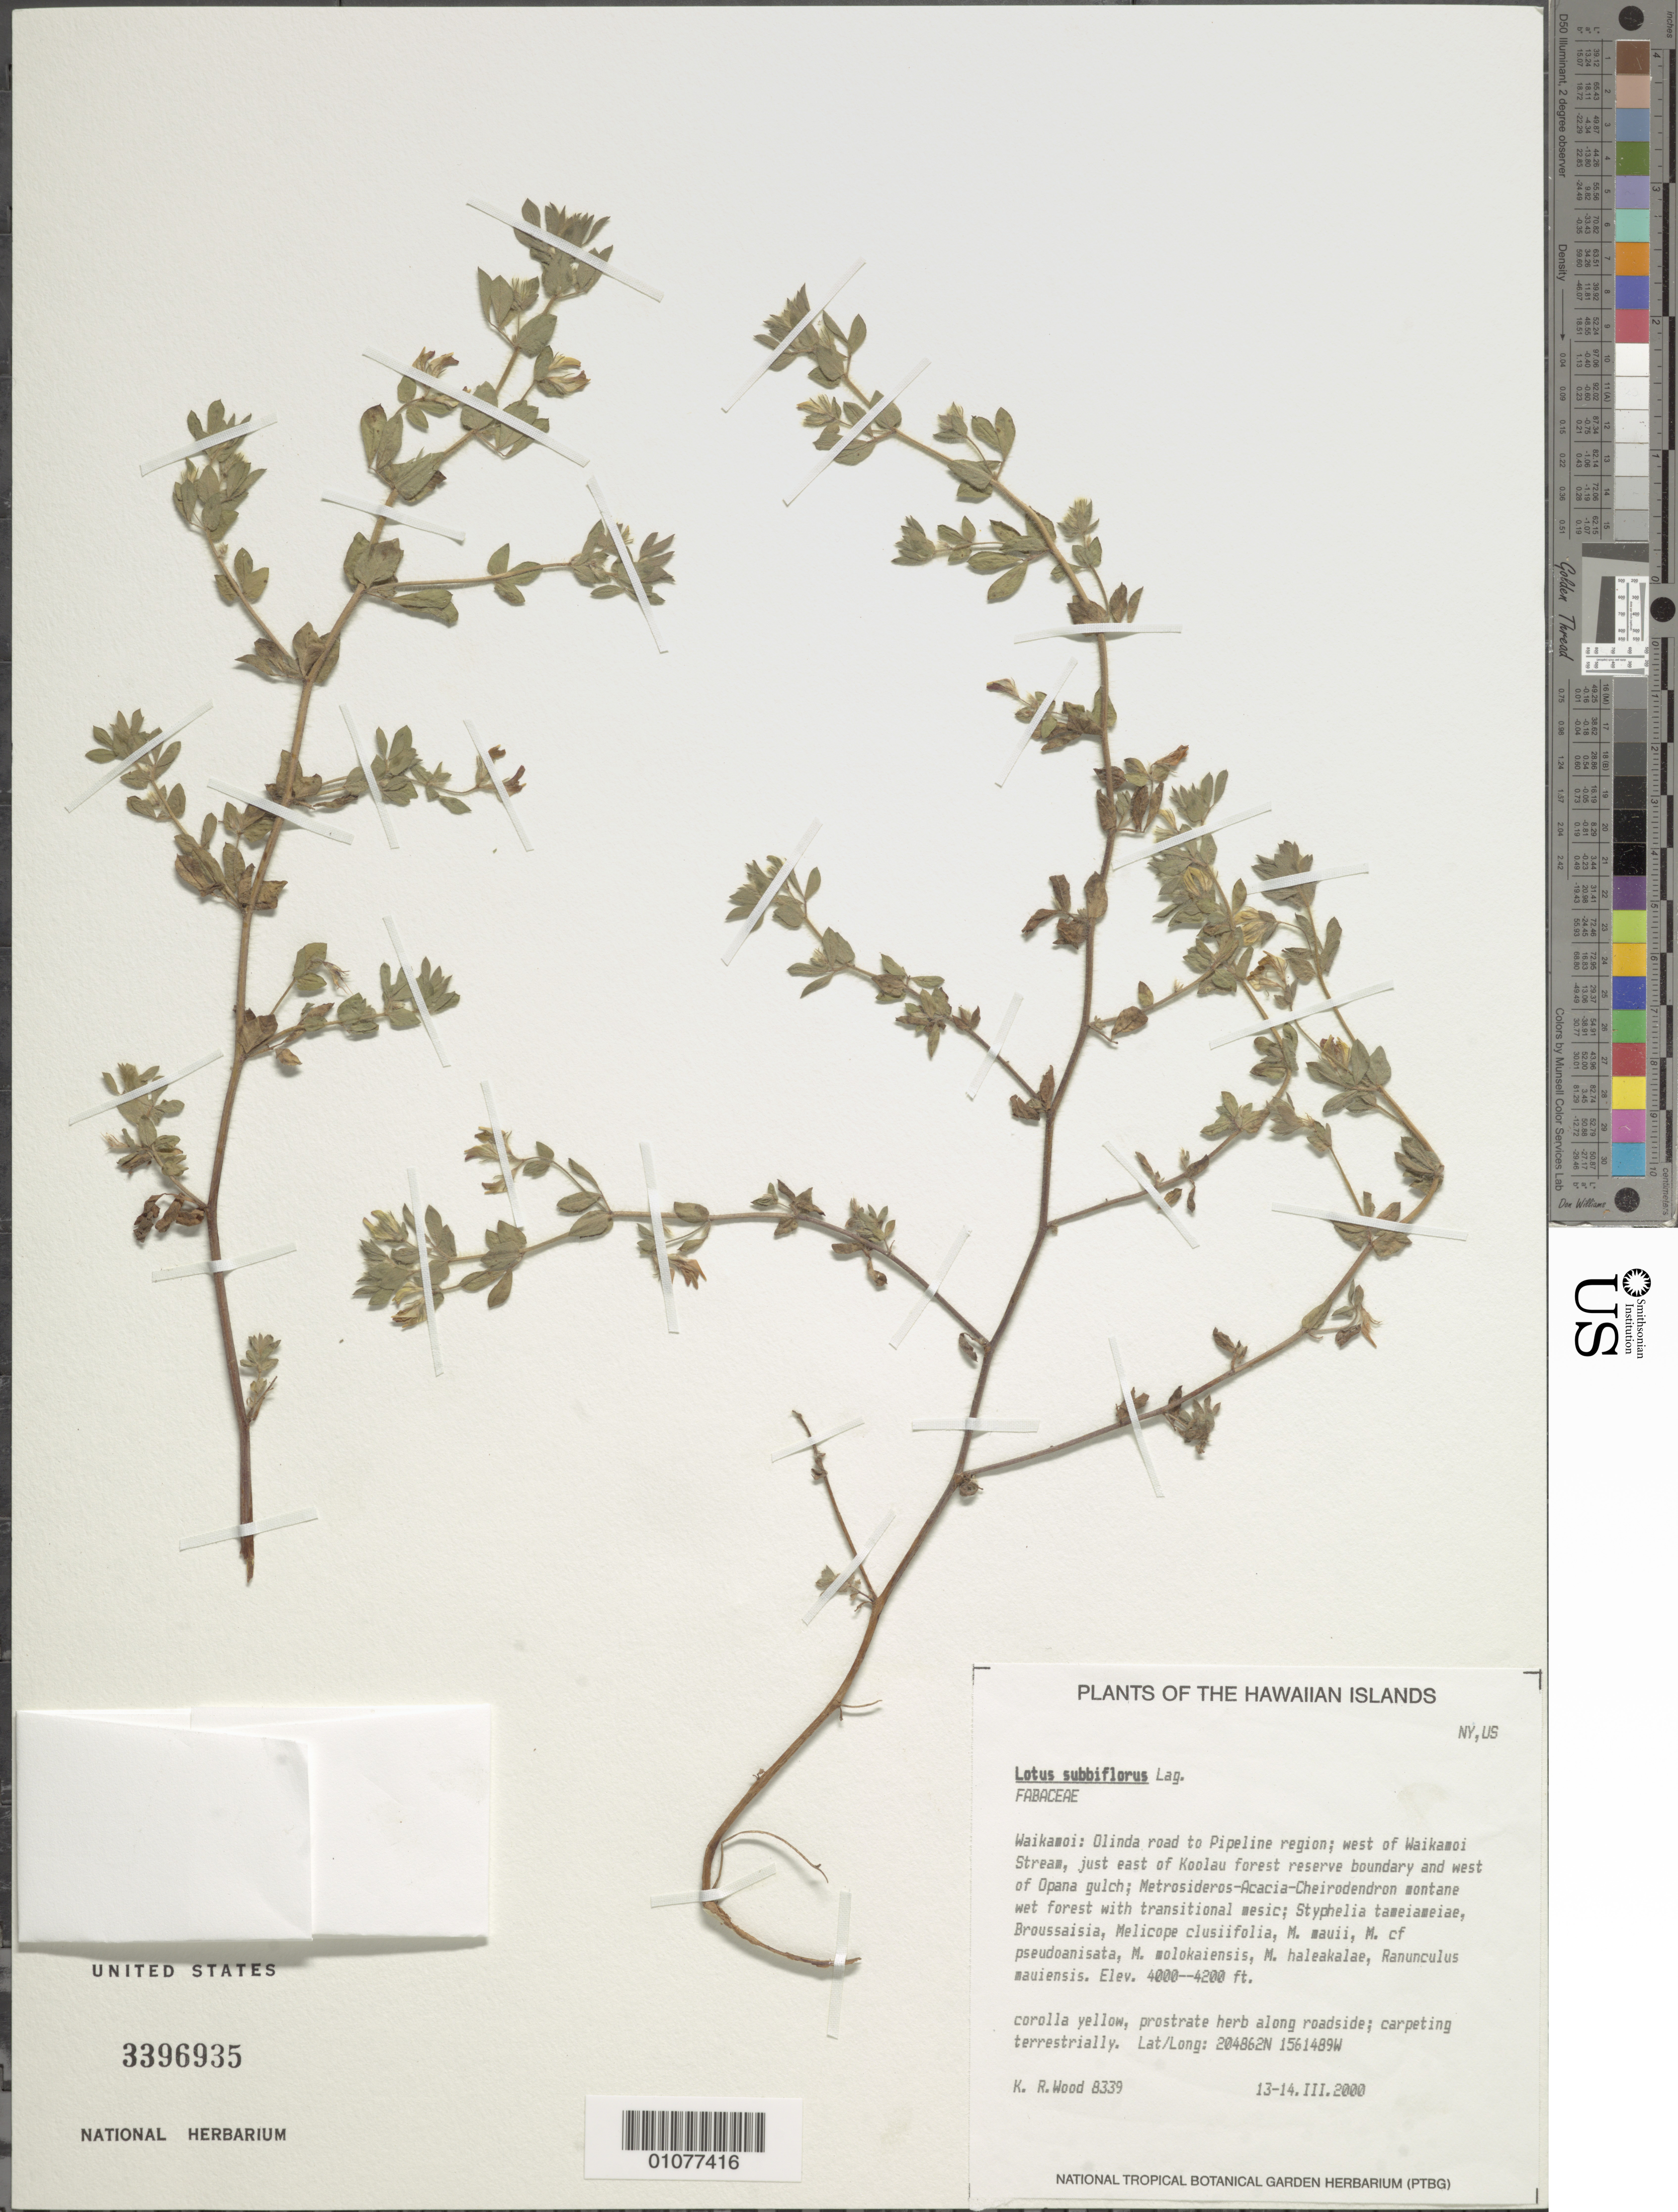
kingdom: Plantae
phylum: Tracheophyta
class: Magnoliopsida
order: Fabales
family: Fabaceae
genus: Lotus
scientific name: Lotus subbiflorus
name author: Lag.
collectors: K. R. Wood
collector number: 8339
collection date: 2000-03-13/2000-03-14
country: United States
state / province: Hawaii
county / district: Maui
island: Maui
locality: Waikamoi, Olinda road to Pipeline region, W of Waikamoi Stream, just E of Koolau forest reserve boundary and w of Opana Gulch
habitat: Metrosideros-Acacia-Cheirodendron montane wet forest with transitional mesic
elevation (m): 1219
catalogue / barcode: US 3396935